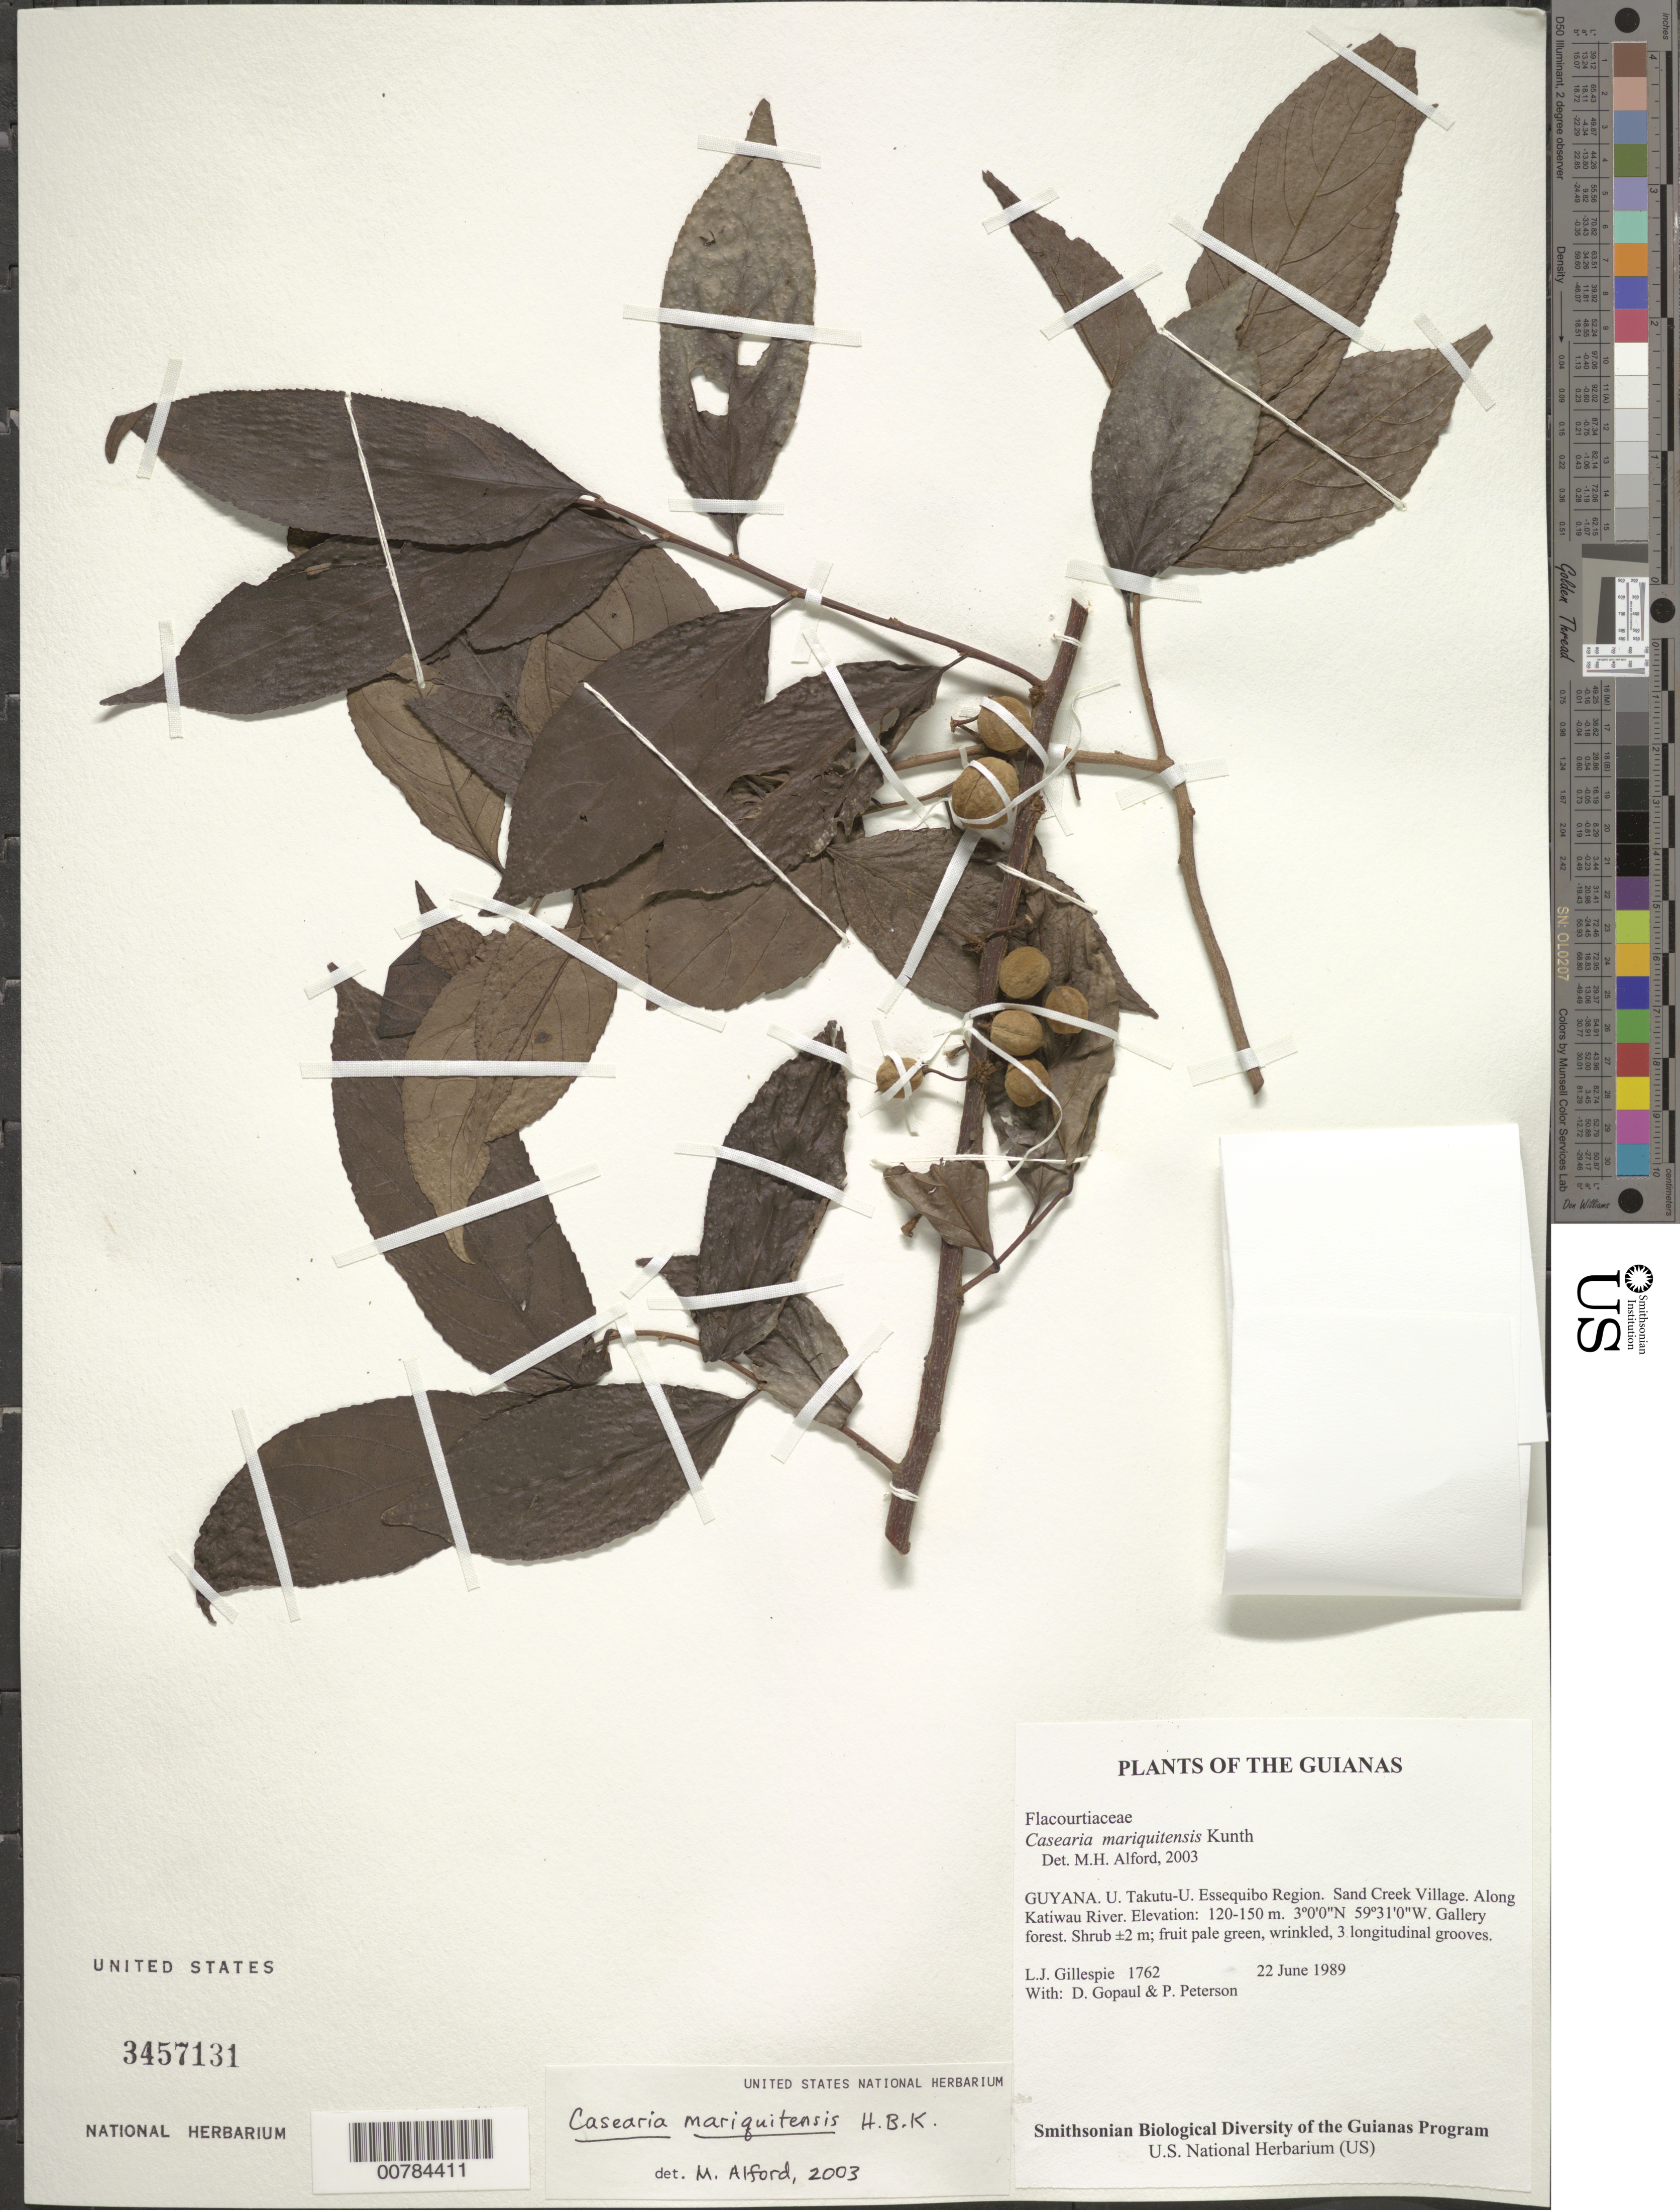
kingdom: Plantae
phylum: Tracheophyta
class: Magnoliopsida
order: Malpighiales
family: Salicaceae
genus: Casearia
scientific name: Casearia mariquitensis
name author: Kunth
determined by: Alford, Mac Haverson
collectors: L. J. Gillespie, D. Gopaul & P. M. Peterson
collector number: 1762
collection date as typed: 22 June 1989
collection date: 1989-06-22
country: Guyana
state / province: U. Takutu-U. Essequibo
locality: Sand Creek Village. Along Katiwau River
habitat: Gallery forest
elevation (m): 120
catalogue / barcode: US 3457131